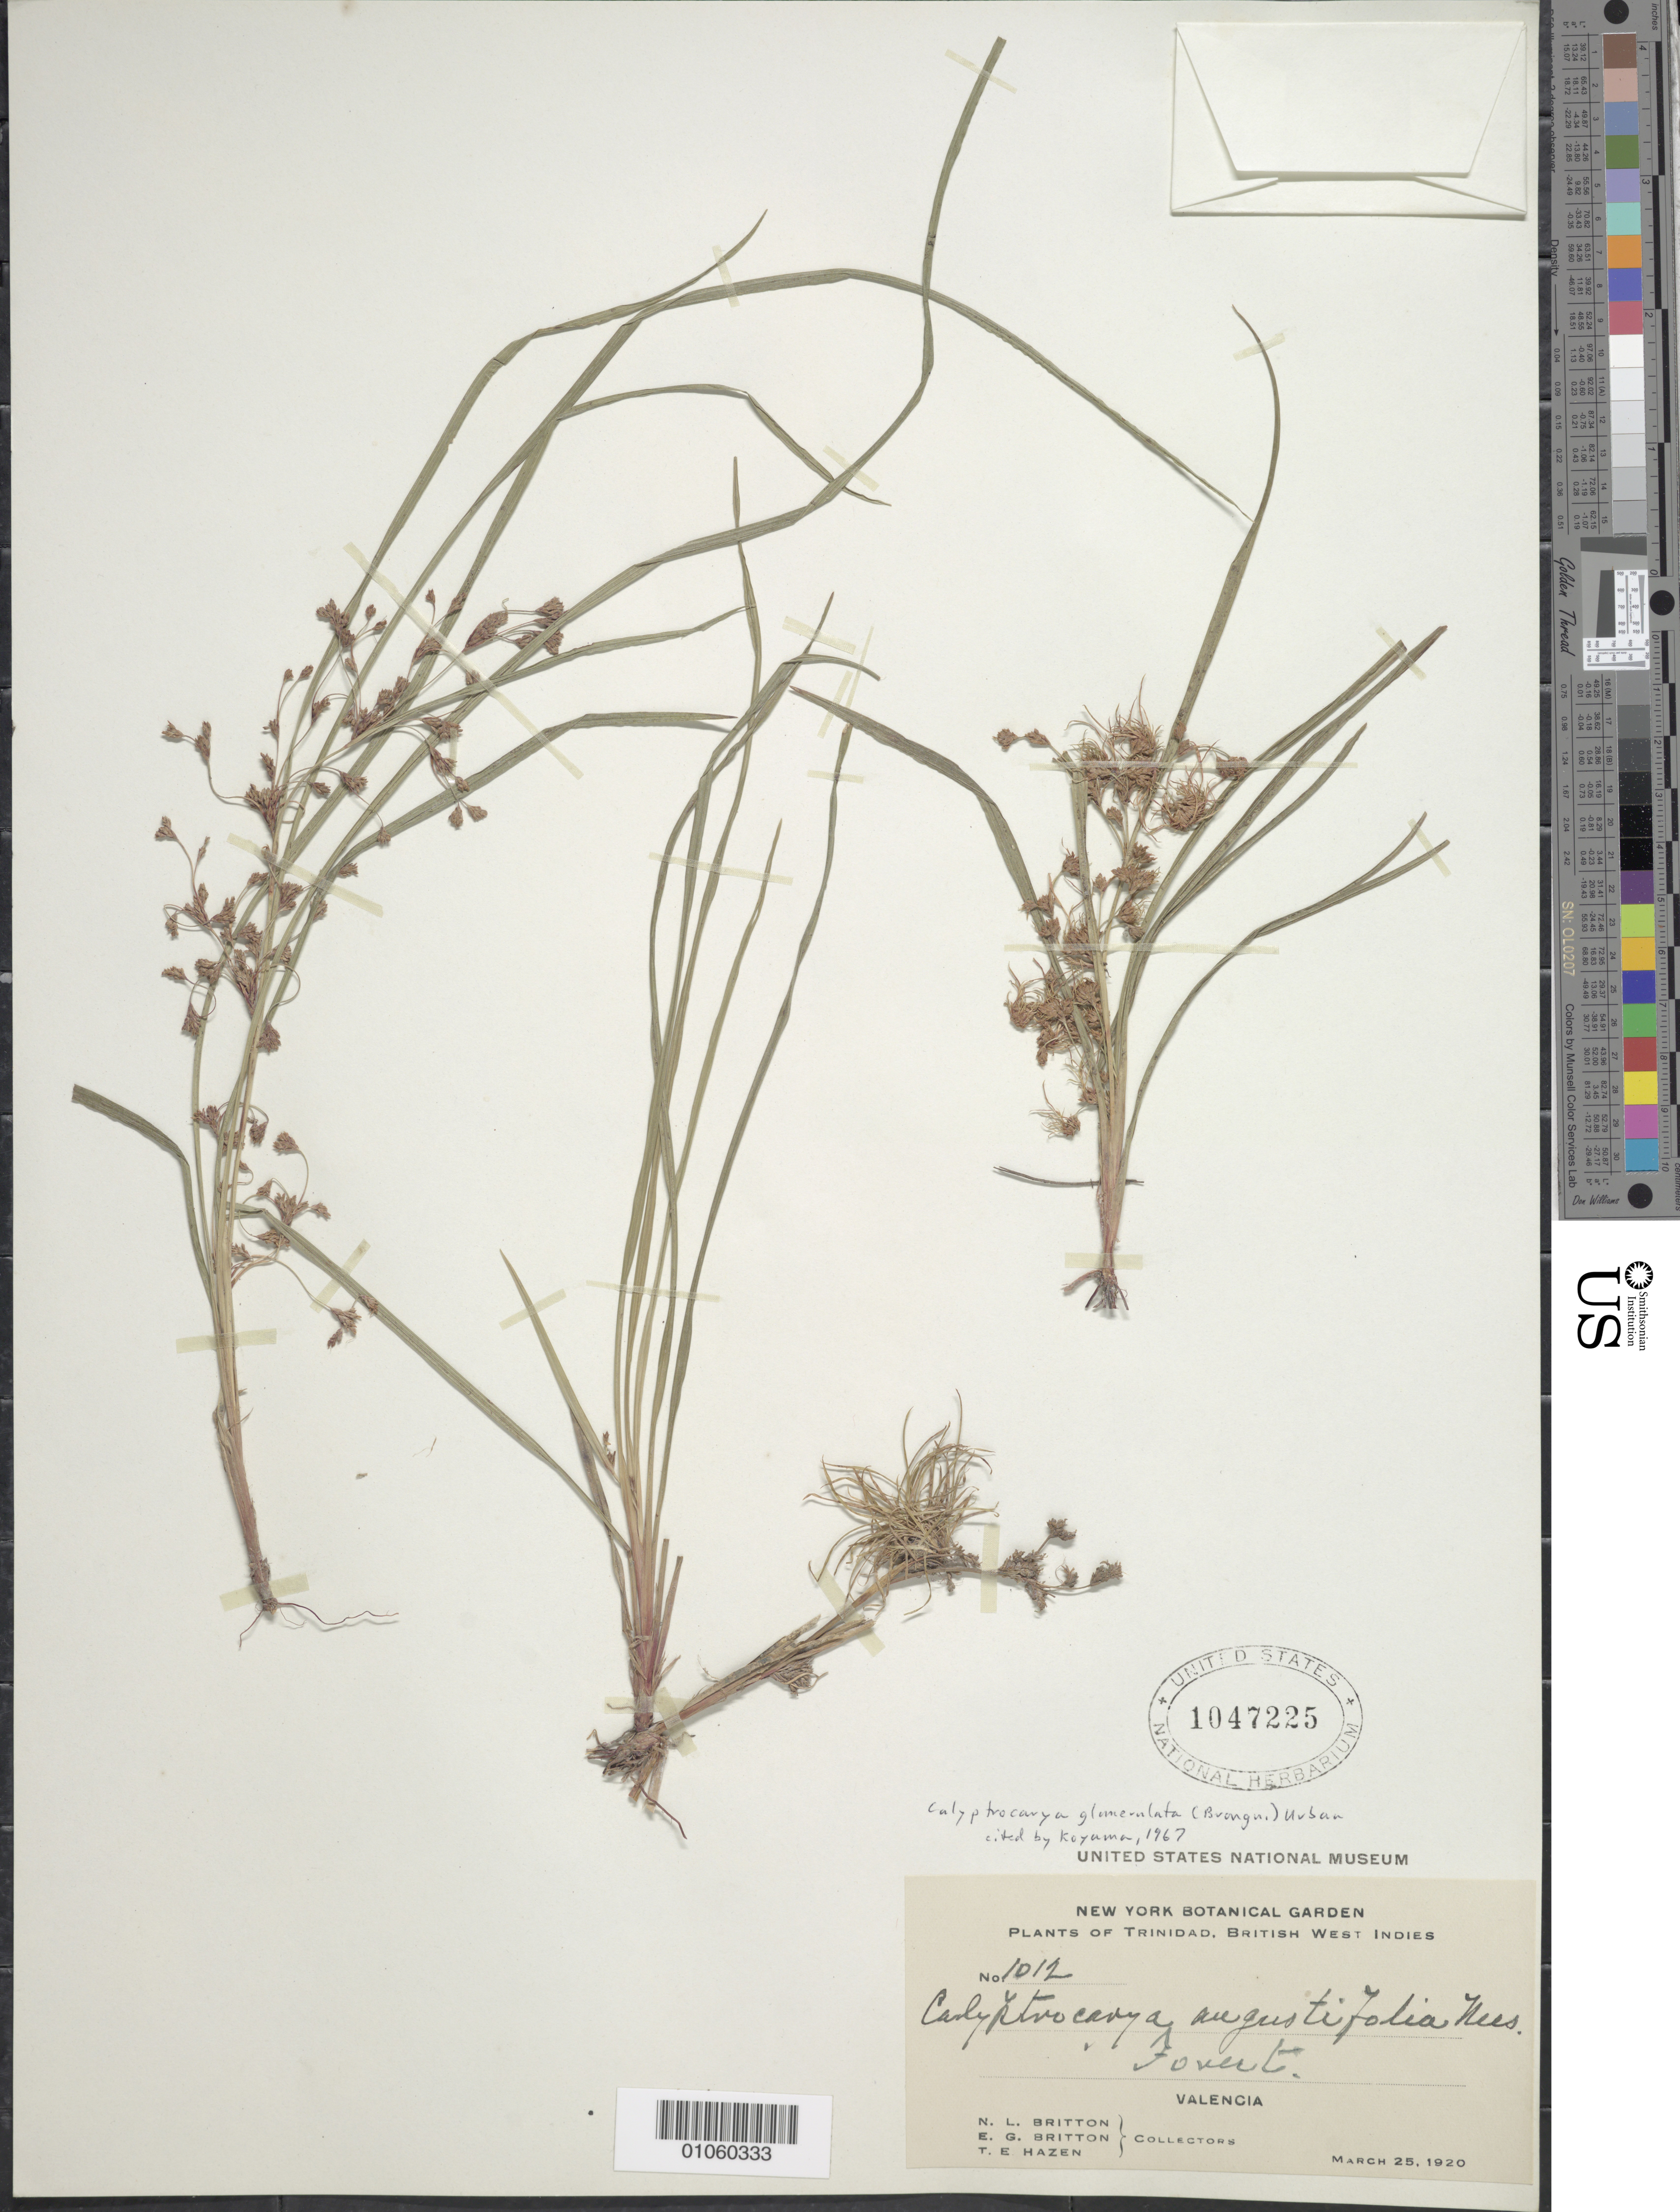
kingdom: Plantae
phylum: Tracheophyta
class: Liliopsida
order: Poales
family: Cyperaceae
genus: Calyptrocarya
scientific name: Calyptrocarya glomerulata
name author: (Brongn.) Urb.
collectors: N. Britton, E. G. Britton & T. E. Hazen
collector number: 1012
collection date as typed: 25 Mar 1920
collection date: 1920-03-25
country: Trinidad and Tobago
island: Trinidad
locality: Valencia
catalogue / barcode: US 1047225